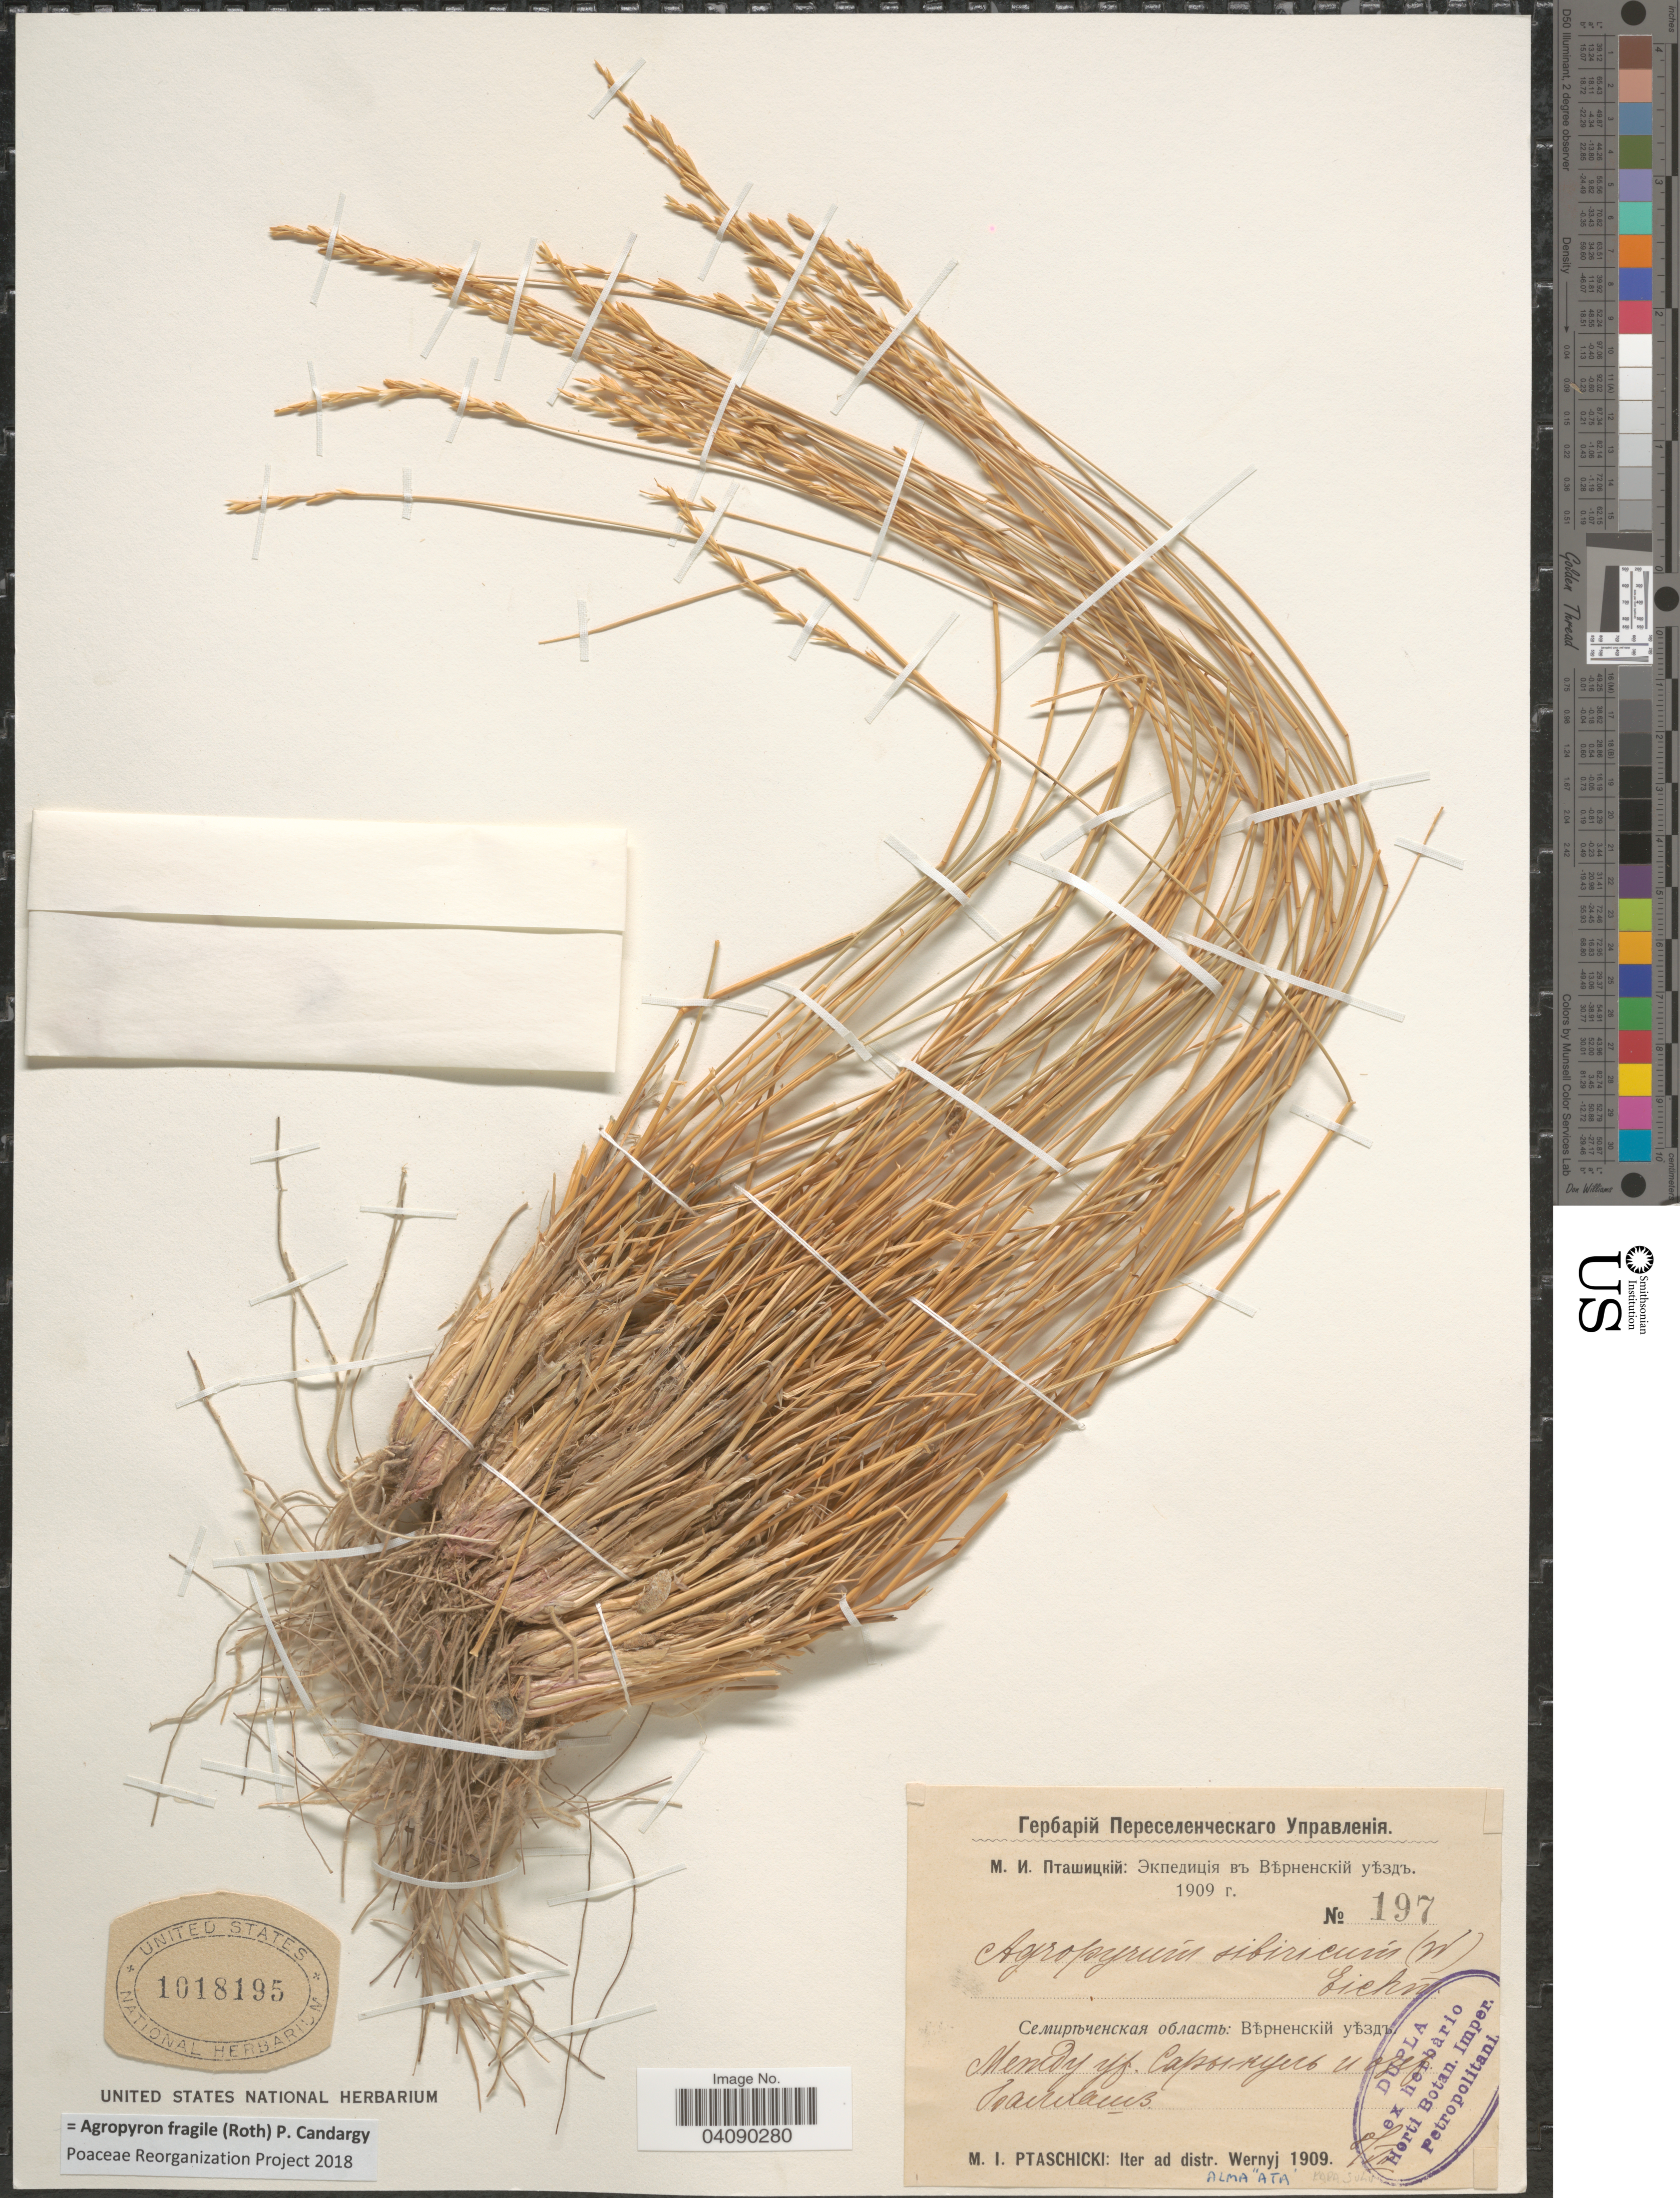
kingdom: Plantae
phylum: Tracheophyta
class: Liliopsida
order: Poales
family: Poaceae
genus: Agropyron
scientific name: Agropyron fragile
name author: (Roth) Candargy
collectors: M. Ptaschicki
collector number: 197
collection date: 1909-07-08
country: Kazakhstan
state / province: Almaty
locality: Between Sary-Kul and lake Balkhash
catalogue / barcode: US 1018195